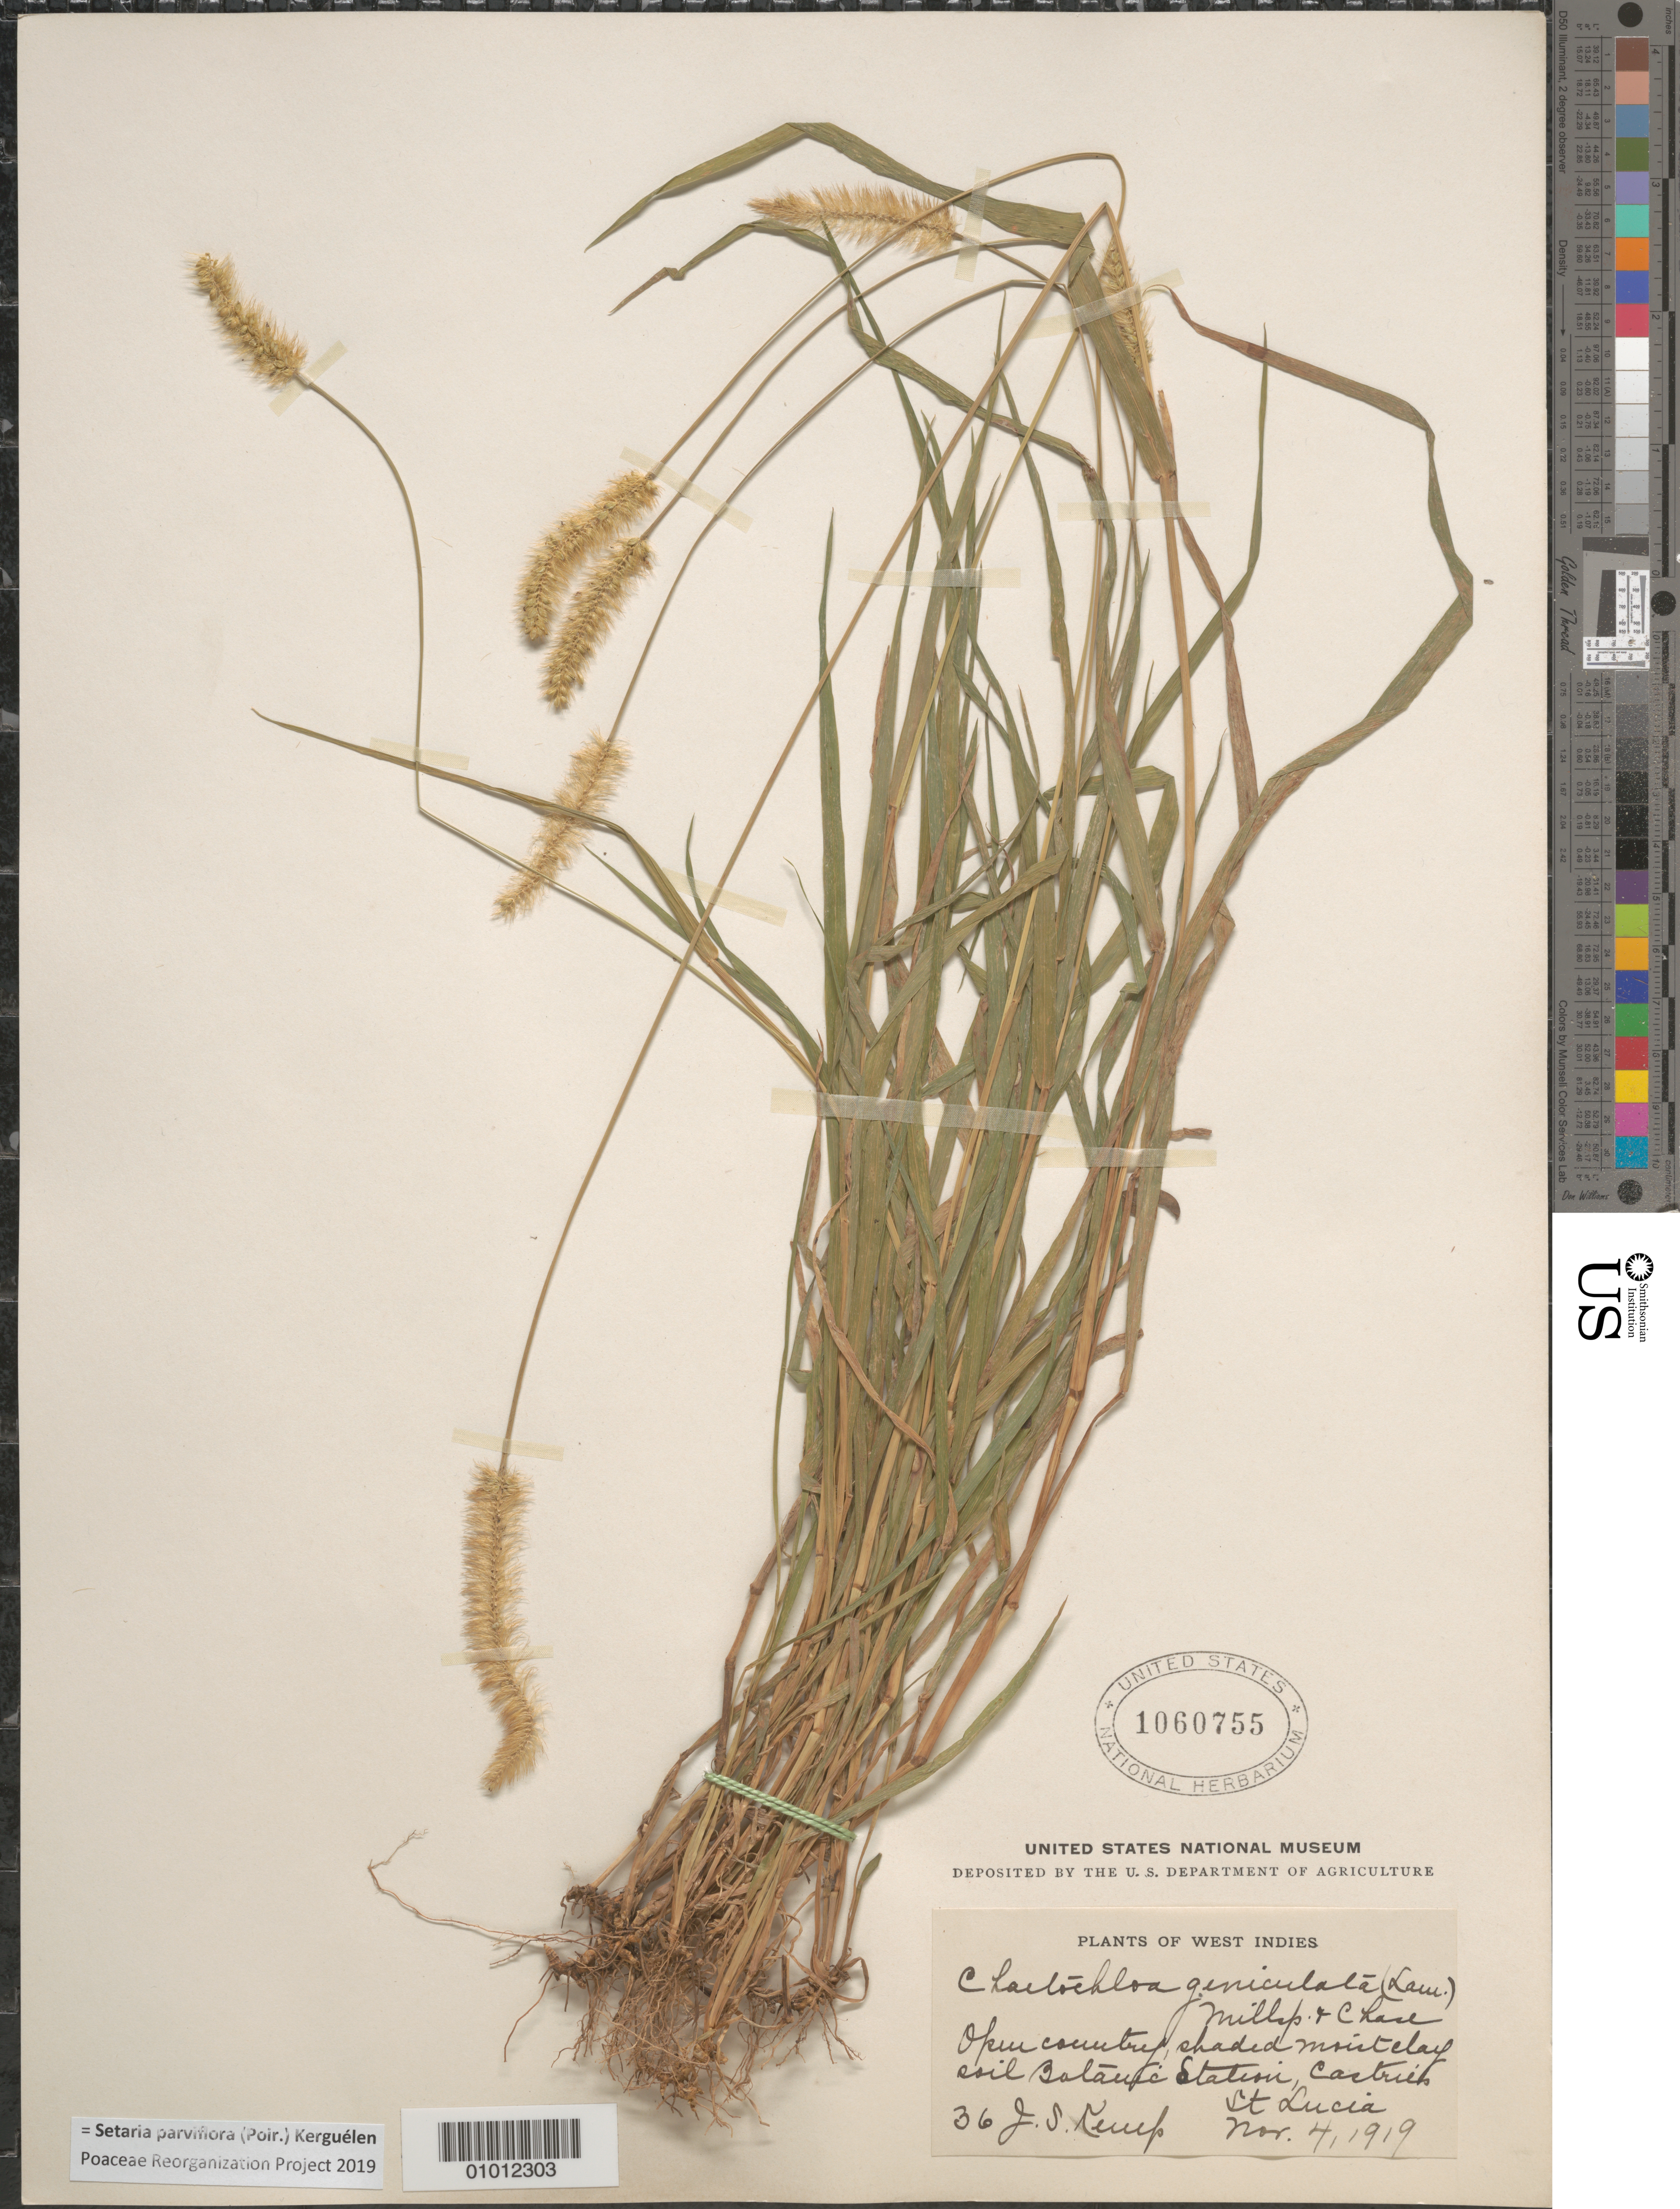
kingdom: Plantae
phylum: Tracheophyta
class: Liliopsida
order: Poales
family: Poaceae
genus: Setaria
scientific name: Setaria parviflora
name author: (Poir.) Kerguélen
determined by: Poaceae Reorganization Project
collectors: J. Kemp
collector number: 36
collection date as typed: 04 Nov 1919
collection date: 1919-11-04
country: St. Lucia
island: St. Lucia I.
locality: Castries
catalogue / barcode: US 1060755